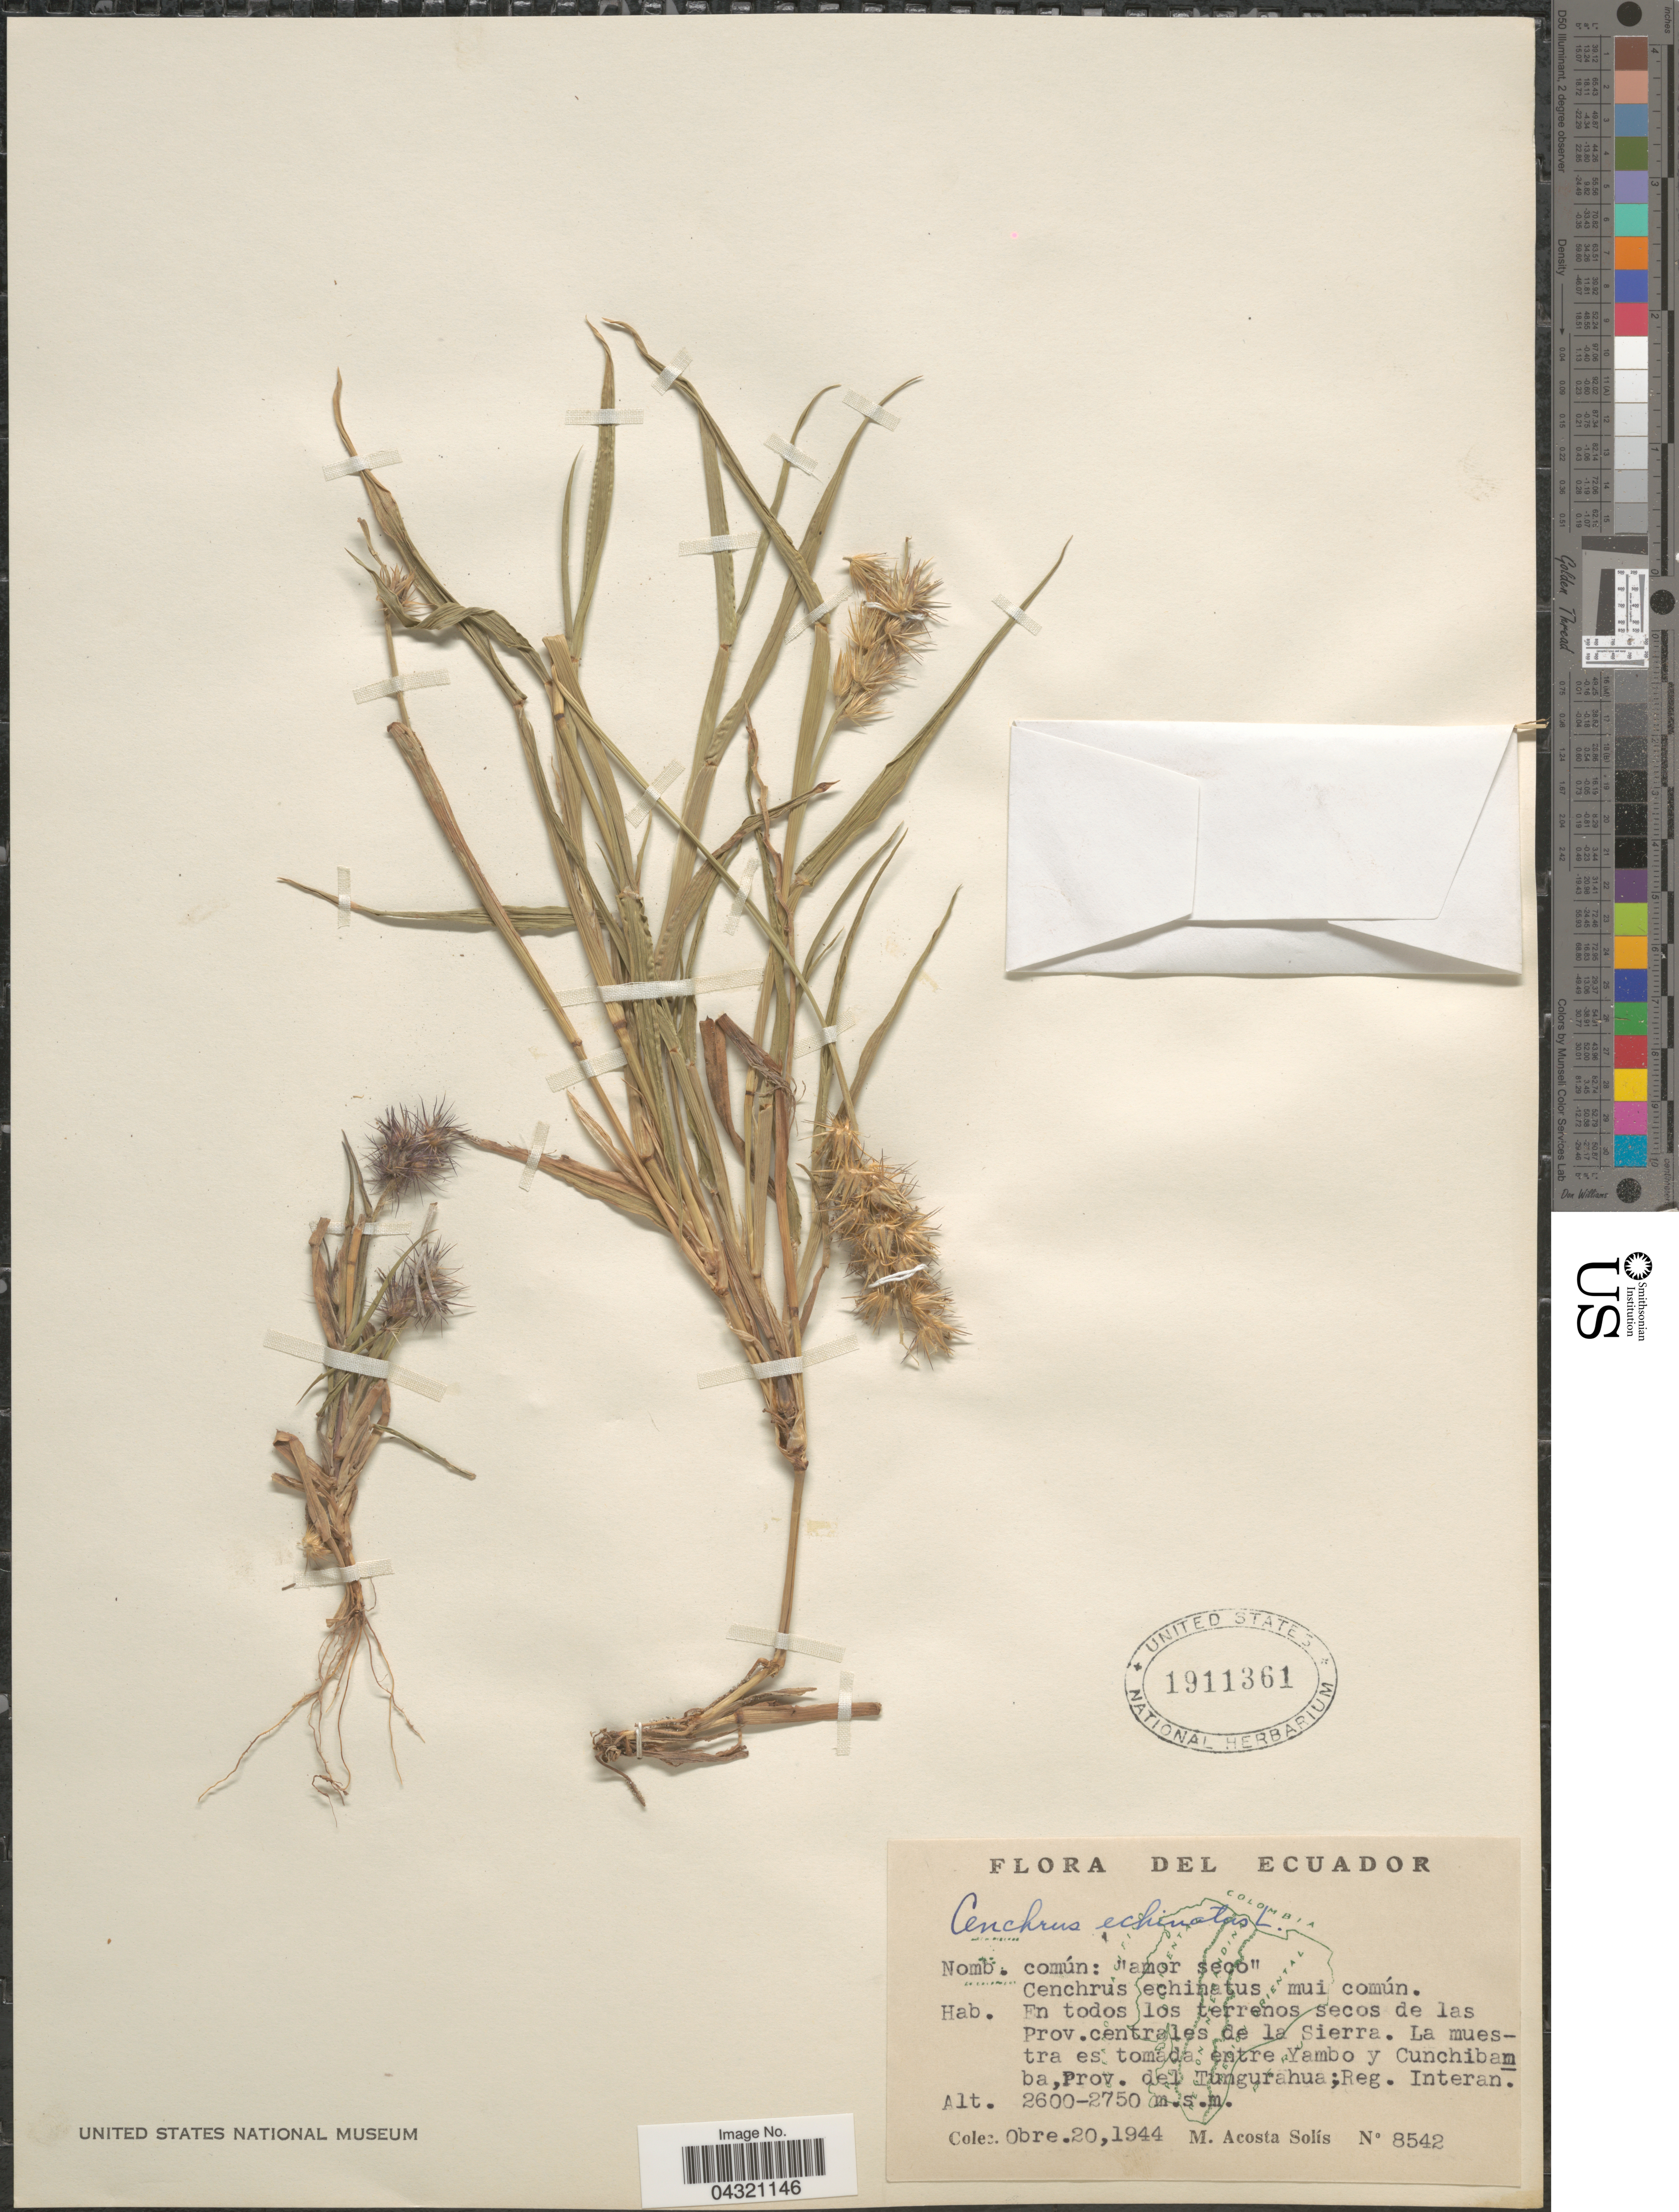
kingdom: Plantae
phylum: Tracheophyta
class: Liliopsida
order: Poales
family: Poaceae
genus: Cenchrus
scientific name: Cenchrus echinatus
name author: L.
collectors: M. Acosta Solis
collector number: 8542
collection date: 1944-10-20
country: Ecuador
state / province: Tungurahua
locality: En todos los terrenos secos de las Prov.centrales de la Sierra. La muestra es tomada entre Yambo y Cunchibamba; Reg. Interan.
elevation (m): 2600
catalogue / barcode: US 1911361